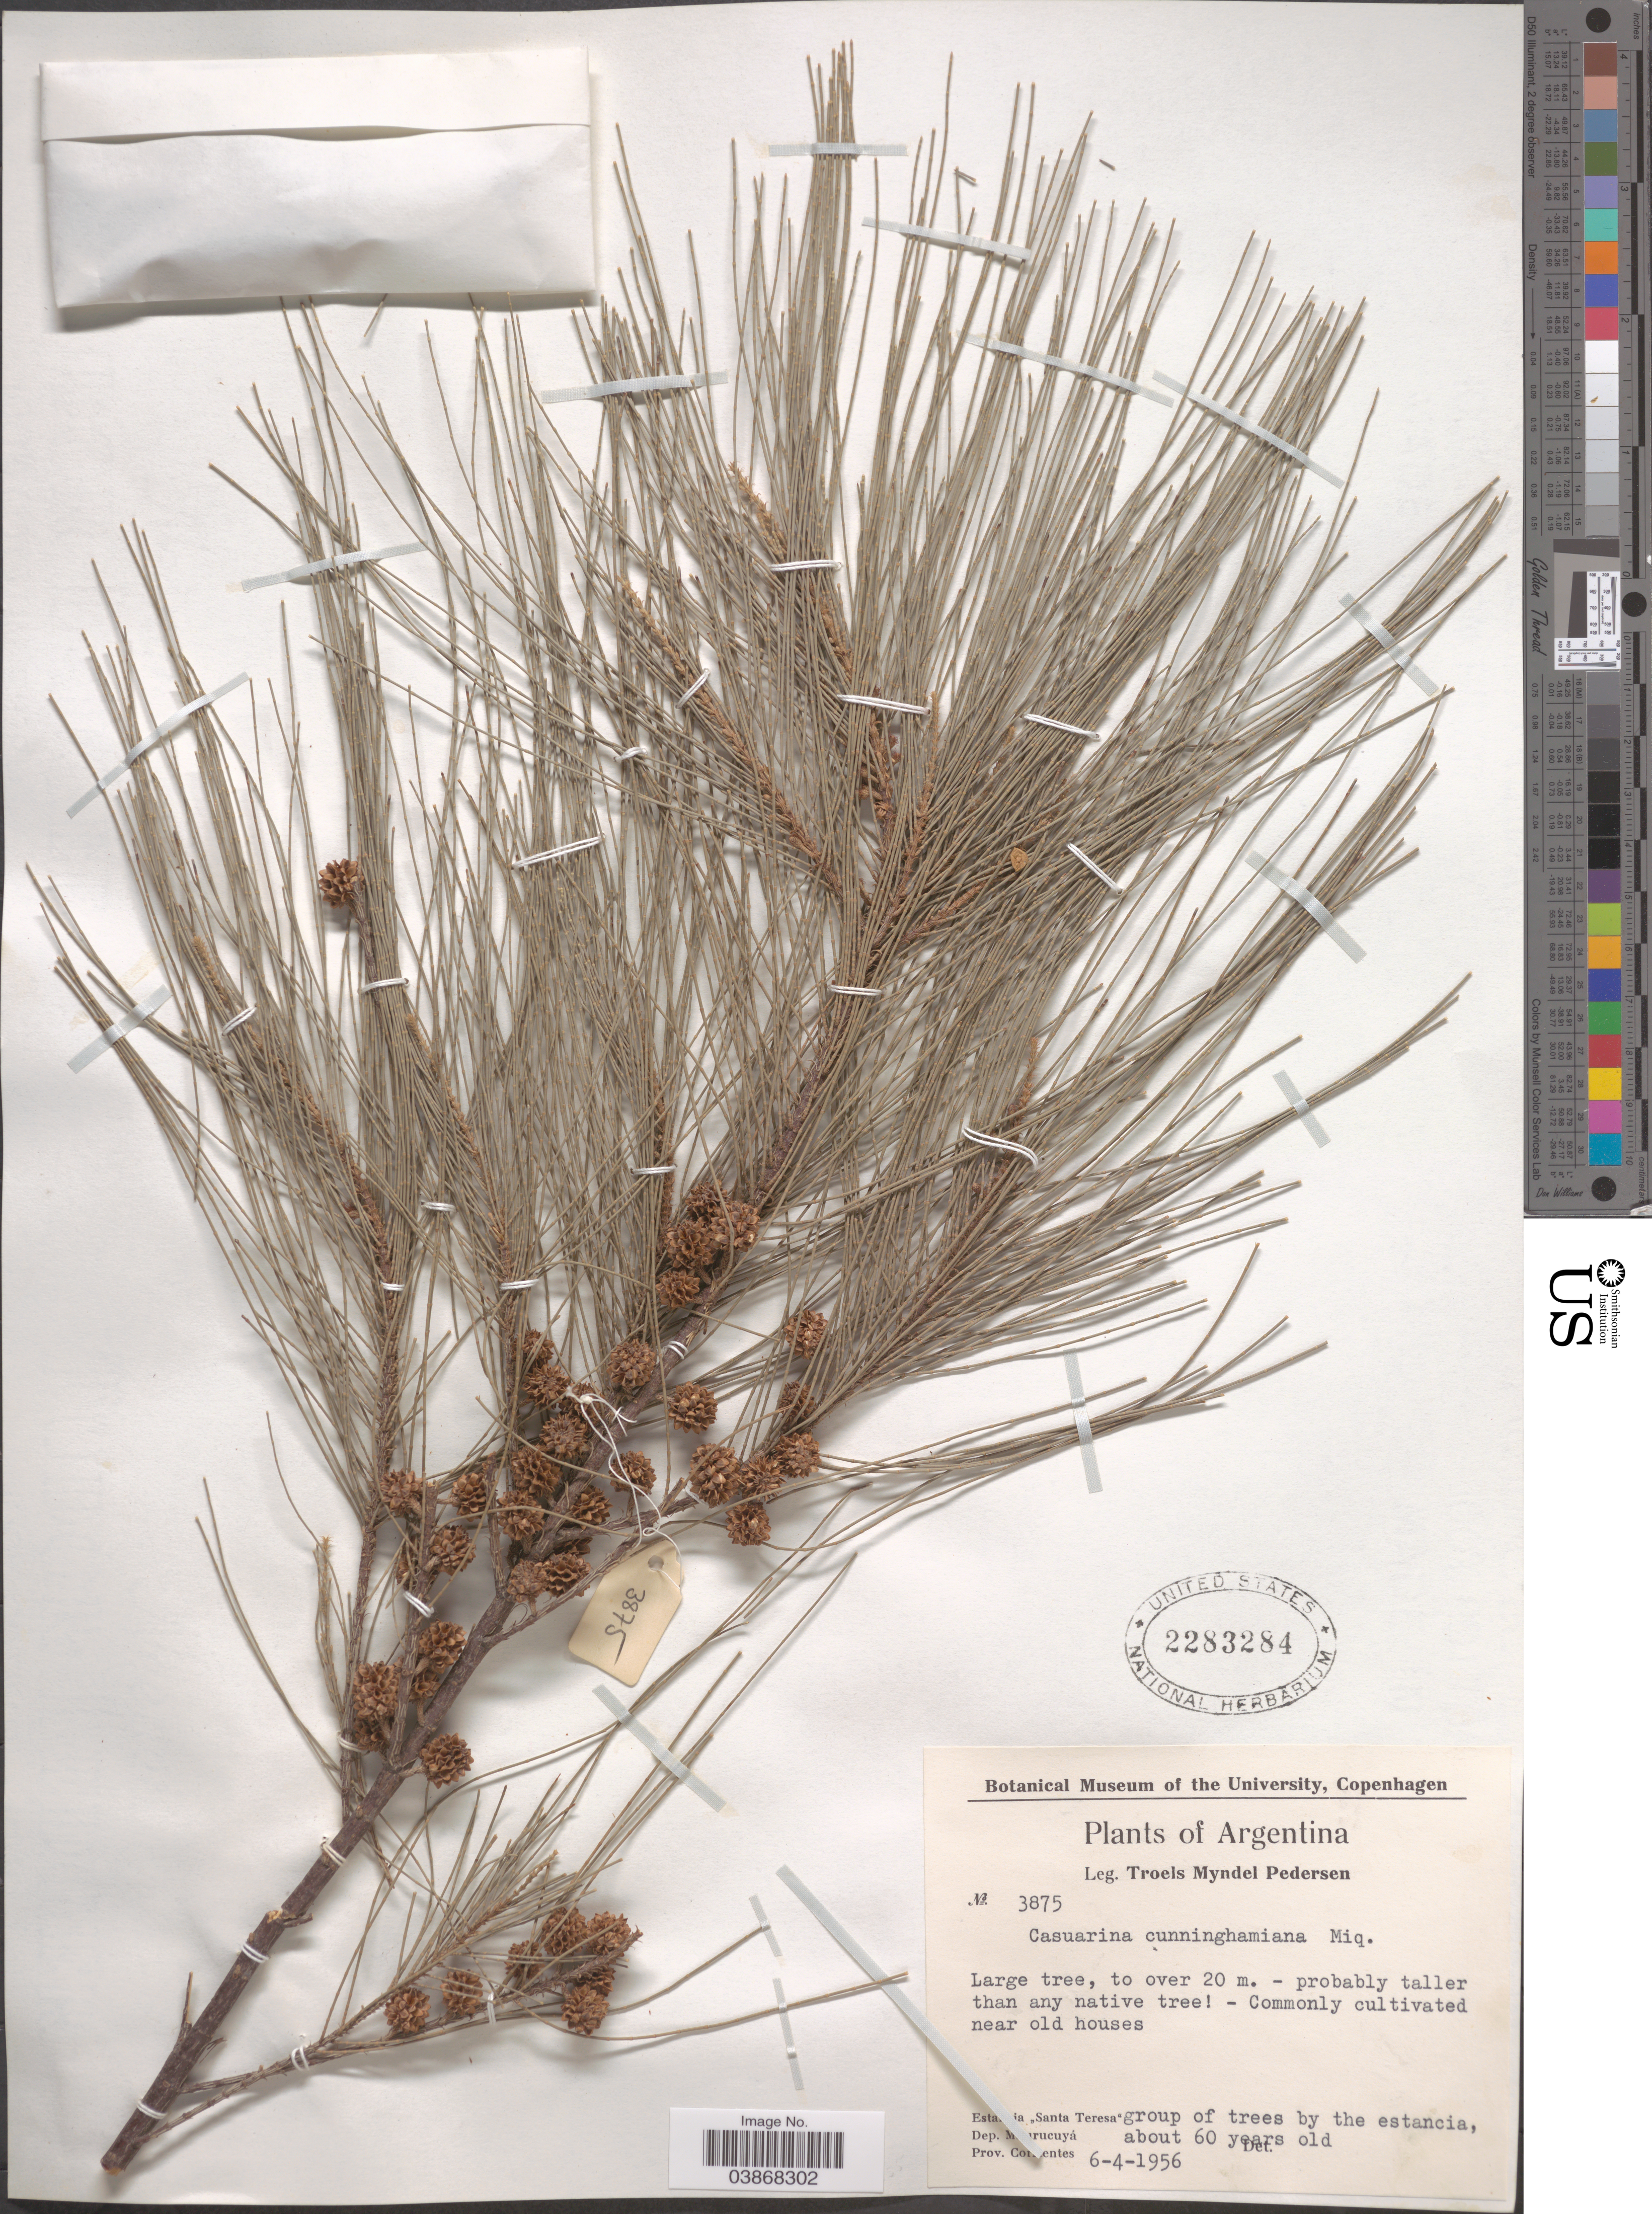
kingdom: Plantae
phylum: Tracheophyta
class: Magnoliopsida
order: Fagales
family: Casuarinaceae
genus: Casuarina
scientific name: Casuarina cunninghamiana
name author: Miq.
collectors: T. Pederson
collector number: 3875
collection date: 1956-04-06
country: Argentina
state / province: Corrientes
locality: Cultivated near old houses. Estancia "Santa Teresa" Dep. Mburucuyá.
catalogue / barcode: US 2283284